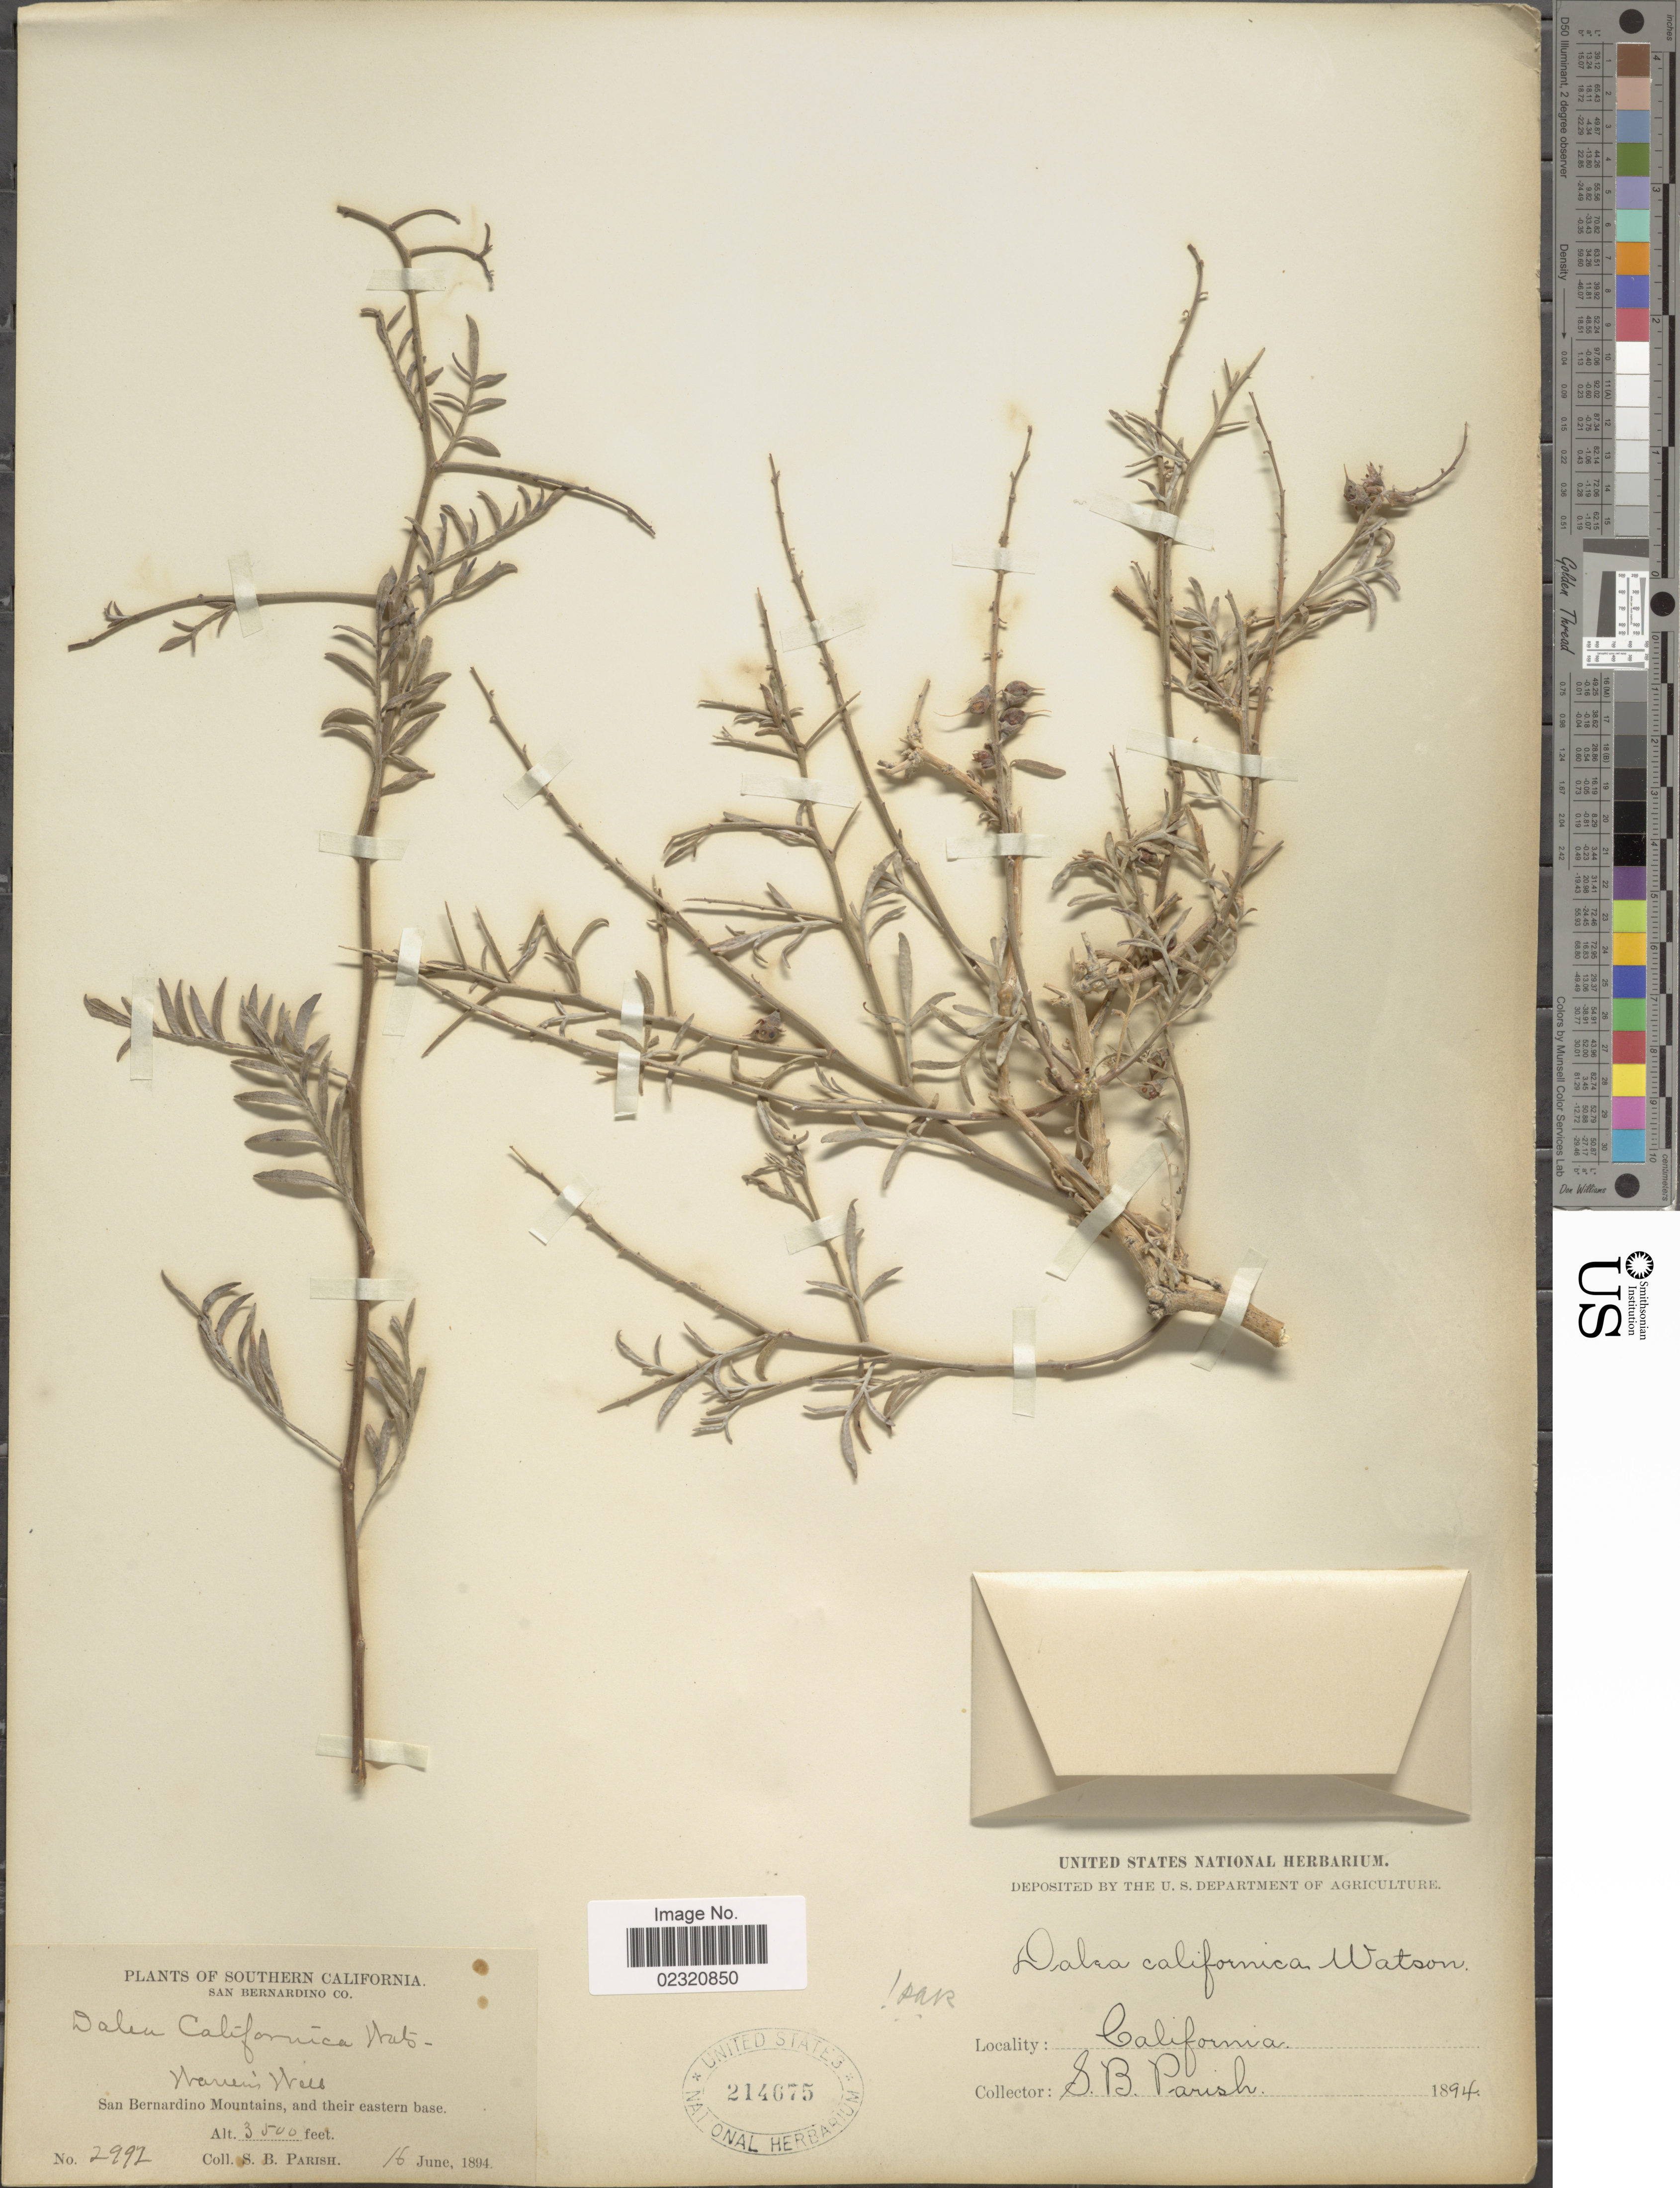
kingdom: Plantae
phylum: Tracheophyta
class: Magnoliopsida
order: Fabales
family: Fabaceae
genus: Psorothamnus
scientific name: Psorothamnus arborescens var. californicus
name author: (S. Watson) D. Sutherl. et al.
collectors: S. B. Parish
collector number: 2997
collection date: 1894-06-16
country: United States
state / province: California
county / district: San Bernardino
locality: Southern California. San Bernardino Co., San Bernardino Mountains, and their eastern base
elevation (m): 1067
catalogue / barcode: US 214675